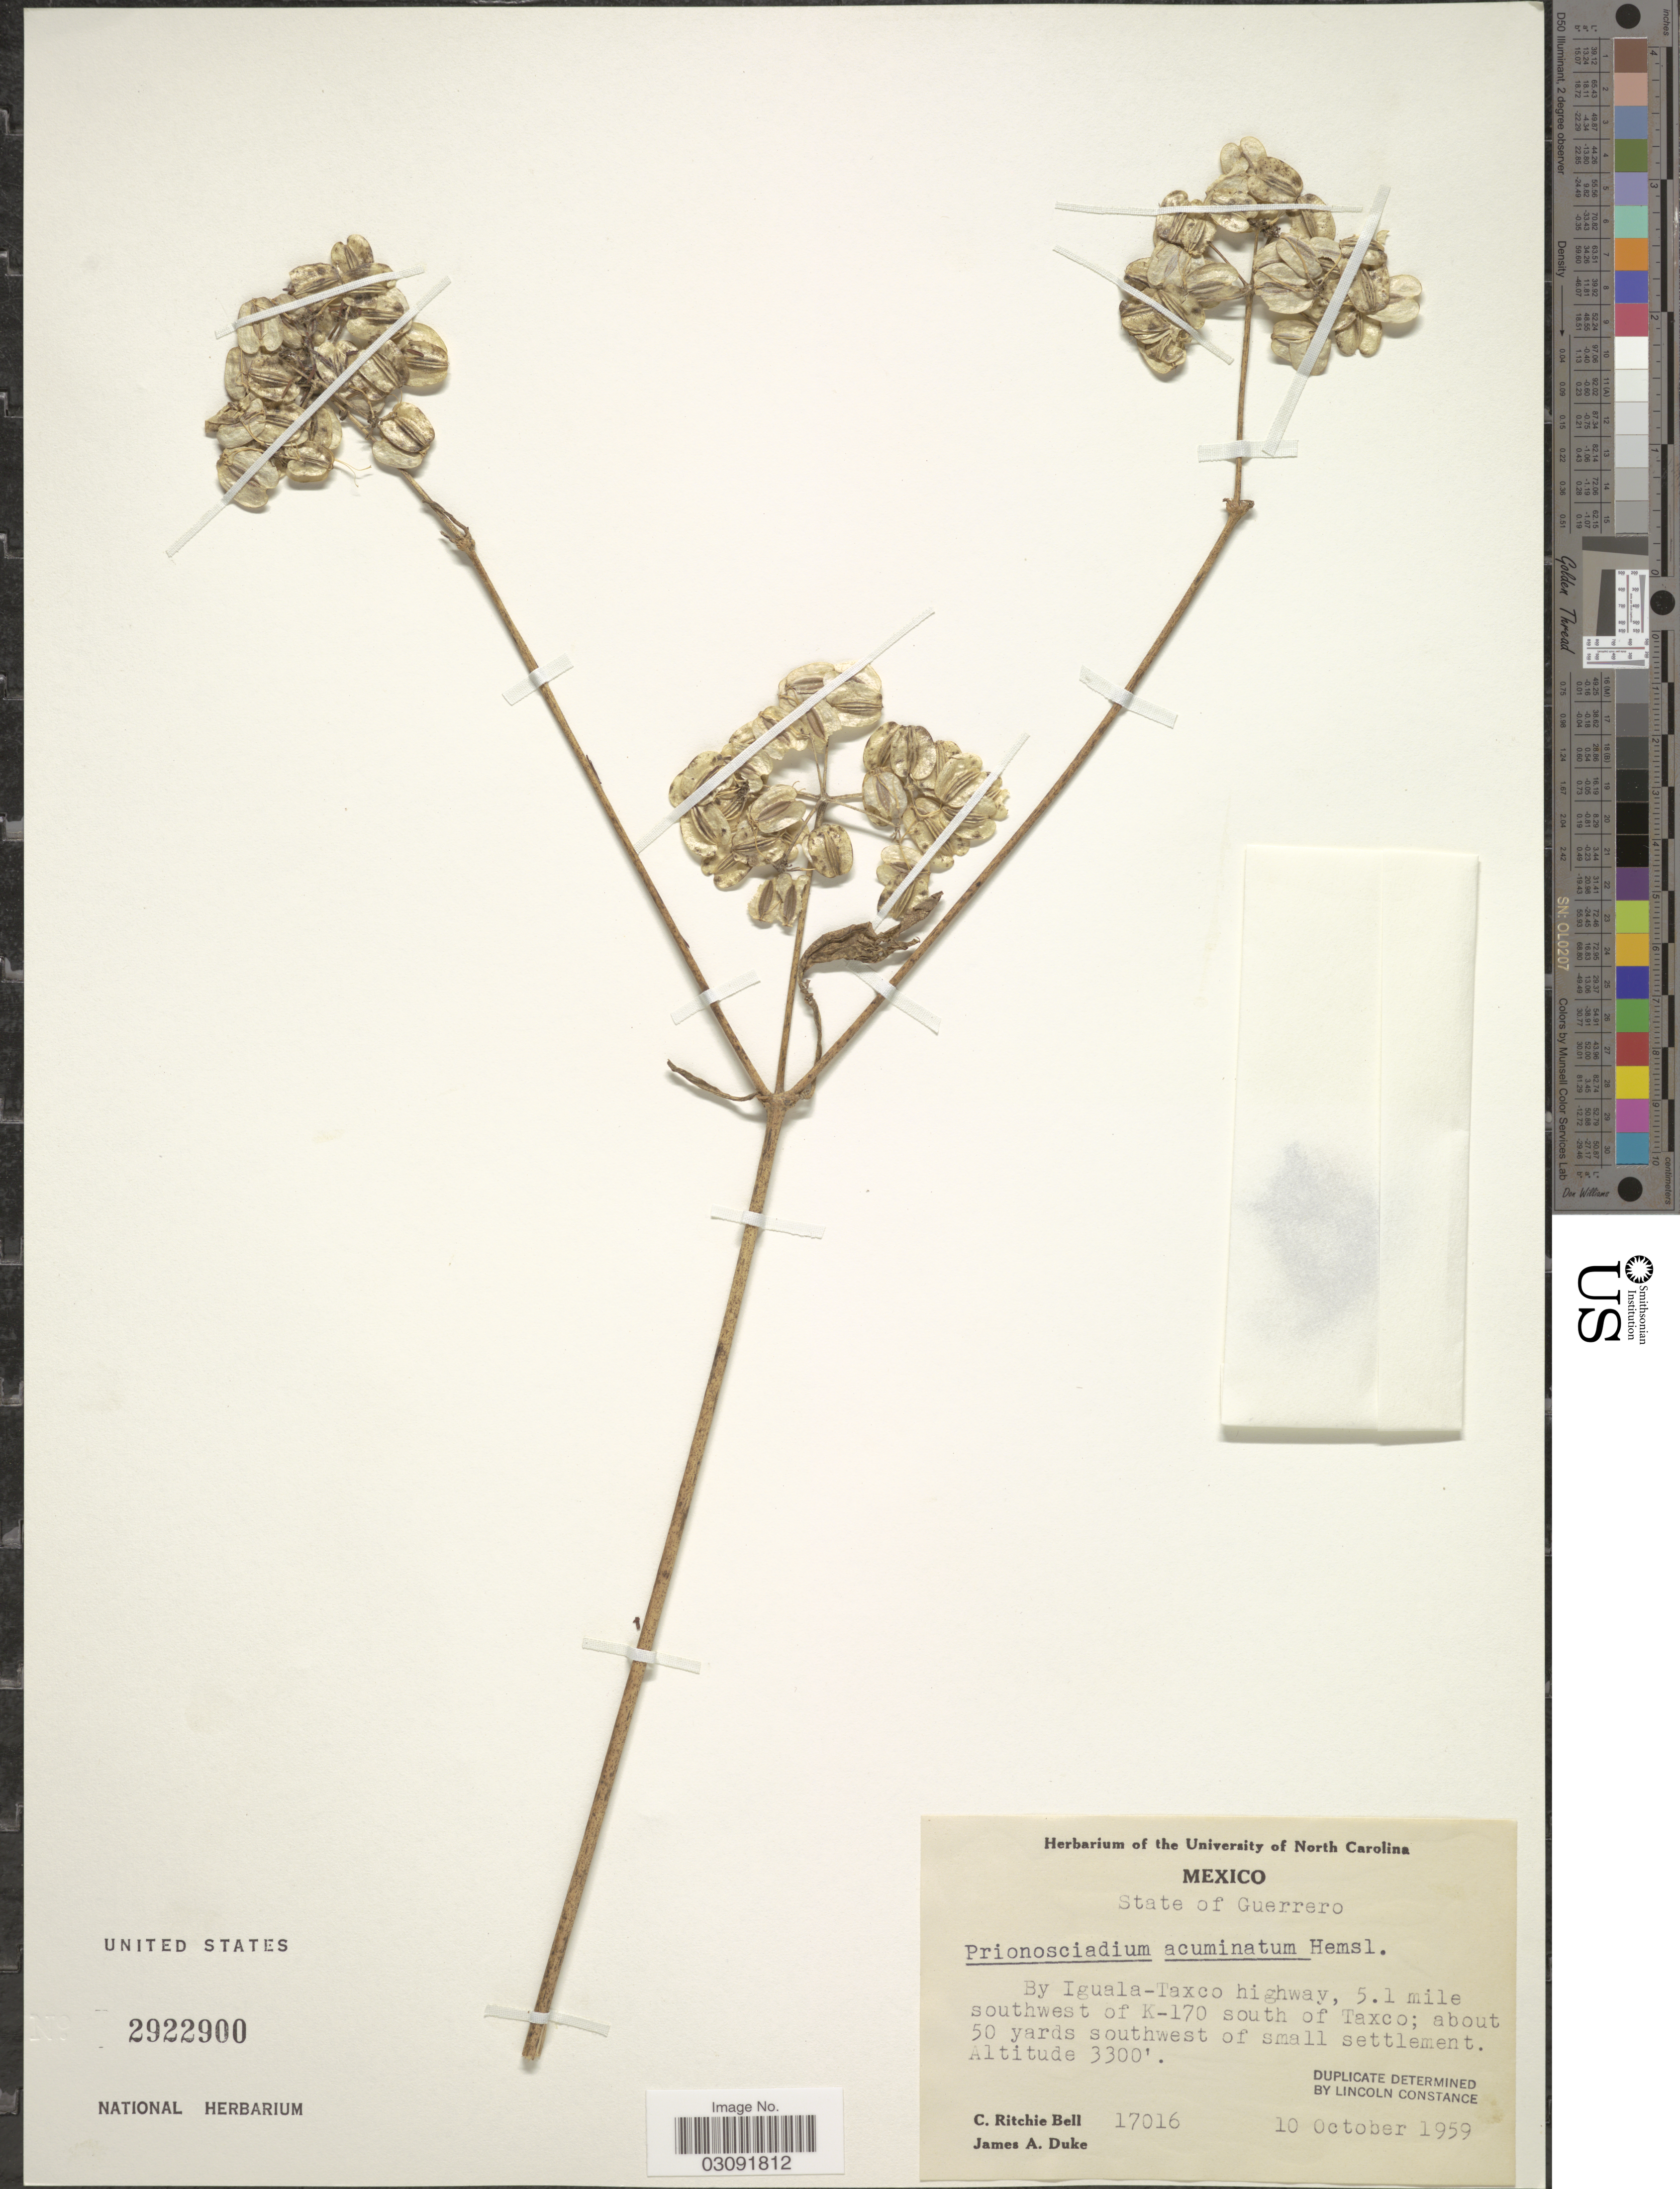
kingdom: Plantae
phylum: Tracheophyta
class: Magnoliopsida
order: Apiales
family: Apiaceae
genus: Prionosciadium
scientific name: Prionosciadium acuminatum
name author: B.L. Rob. ex J.M. Coult. & Rose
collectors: C. R. Bell & J. A. Duke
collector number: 17016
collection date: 1959-10-10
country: Mexico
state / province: Guerrero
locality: By Iguala-Taxco highway, 5.1 mile southwest of K-170 south of Taxco; about 50 yards southwest of small settlement.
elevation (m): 1006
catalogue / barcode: US 2922900